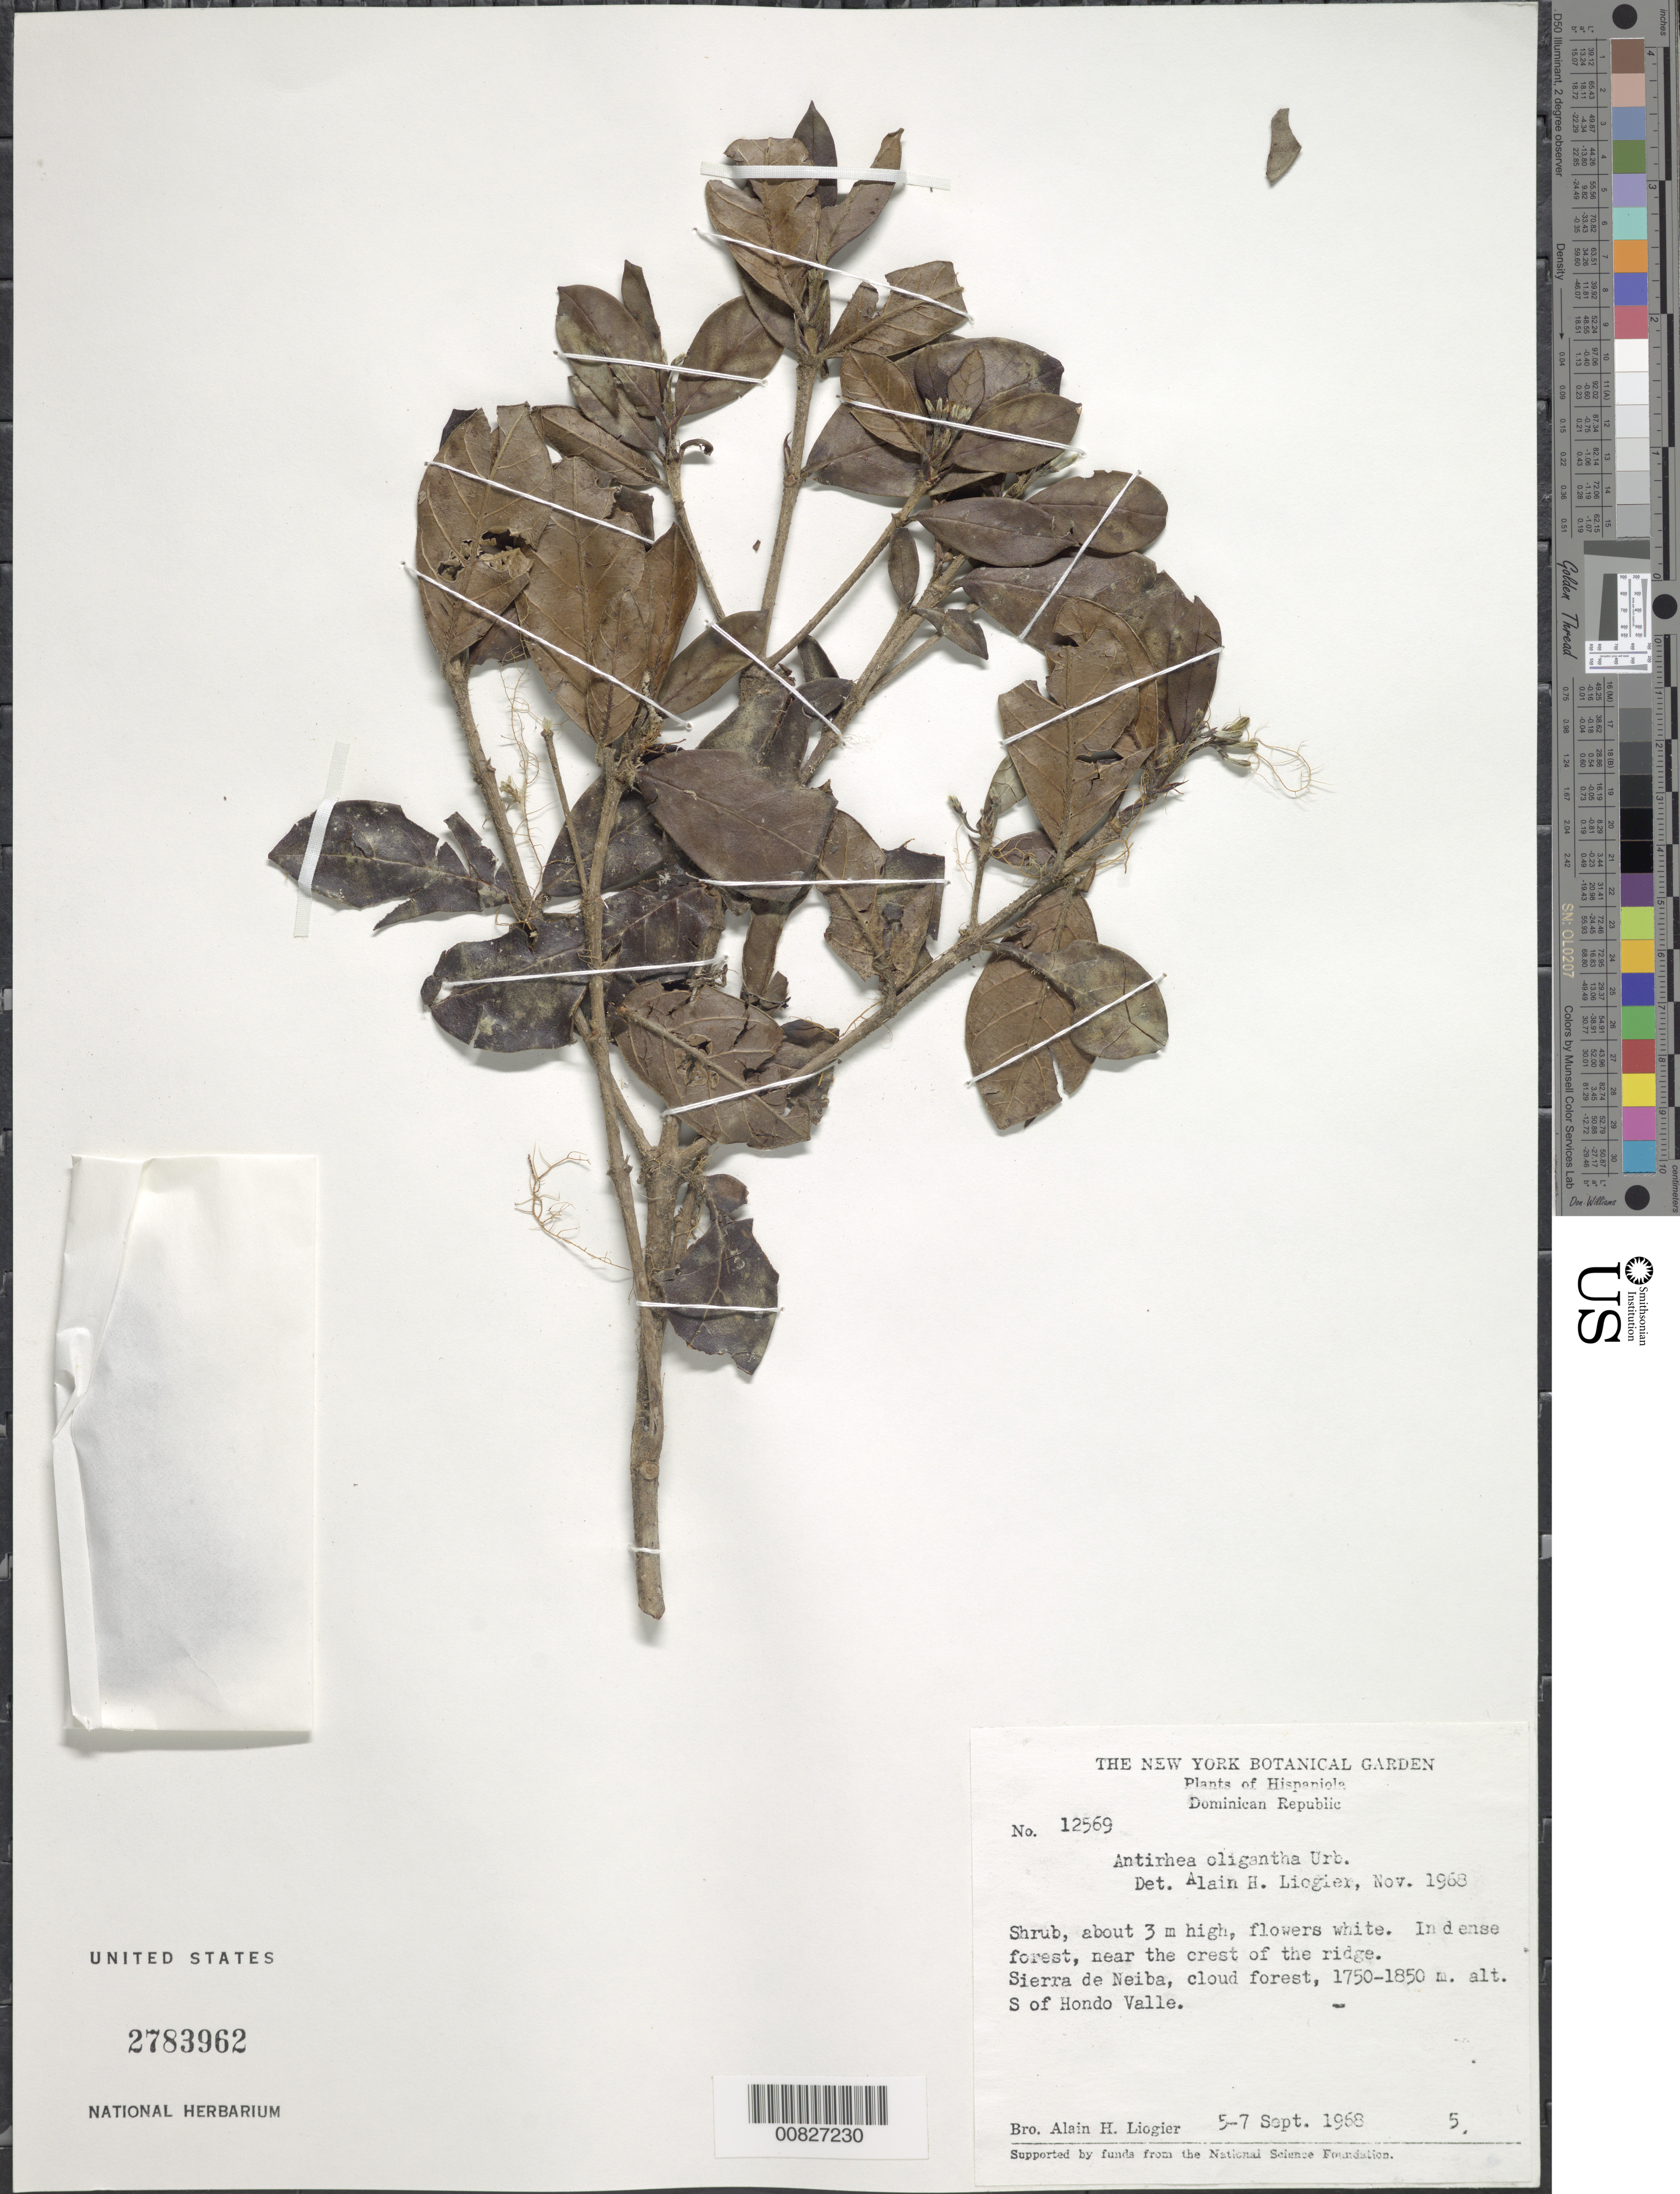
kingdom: Plantae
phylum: Tracheophyta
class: Magnoliopsida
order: Gentianales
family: Rubiaceae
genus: Stenostomum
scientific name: Stenostomum oliganthum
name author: (Urb.) Borhidi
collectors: A. H. Liogier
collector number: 12569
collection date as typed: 05 Sep 1968 to 07 Sep 1968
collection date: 1968-09-05/1968-09-07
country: Dominican Republic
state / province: Elias Piña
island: Hispaniola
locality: Sierra de Neiba, S of Hondo Valle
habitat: In dense cloud forest, near the crest of the ridge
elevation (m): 1750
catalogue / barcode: US 2783962